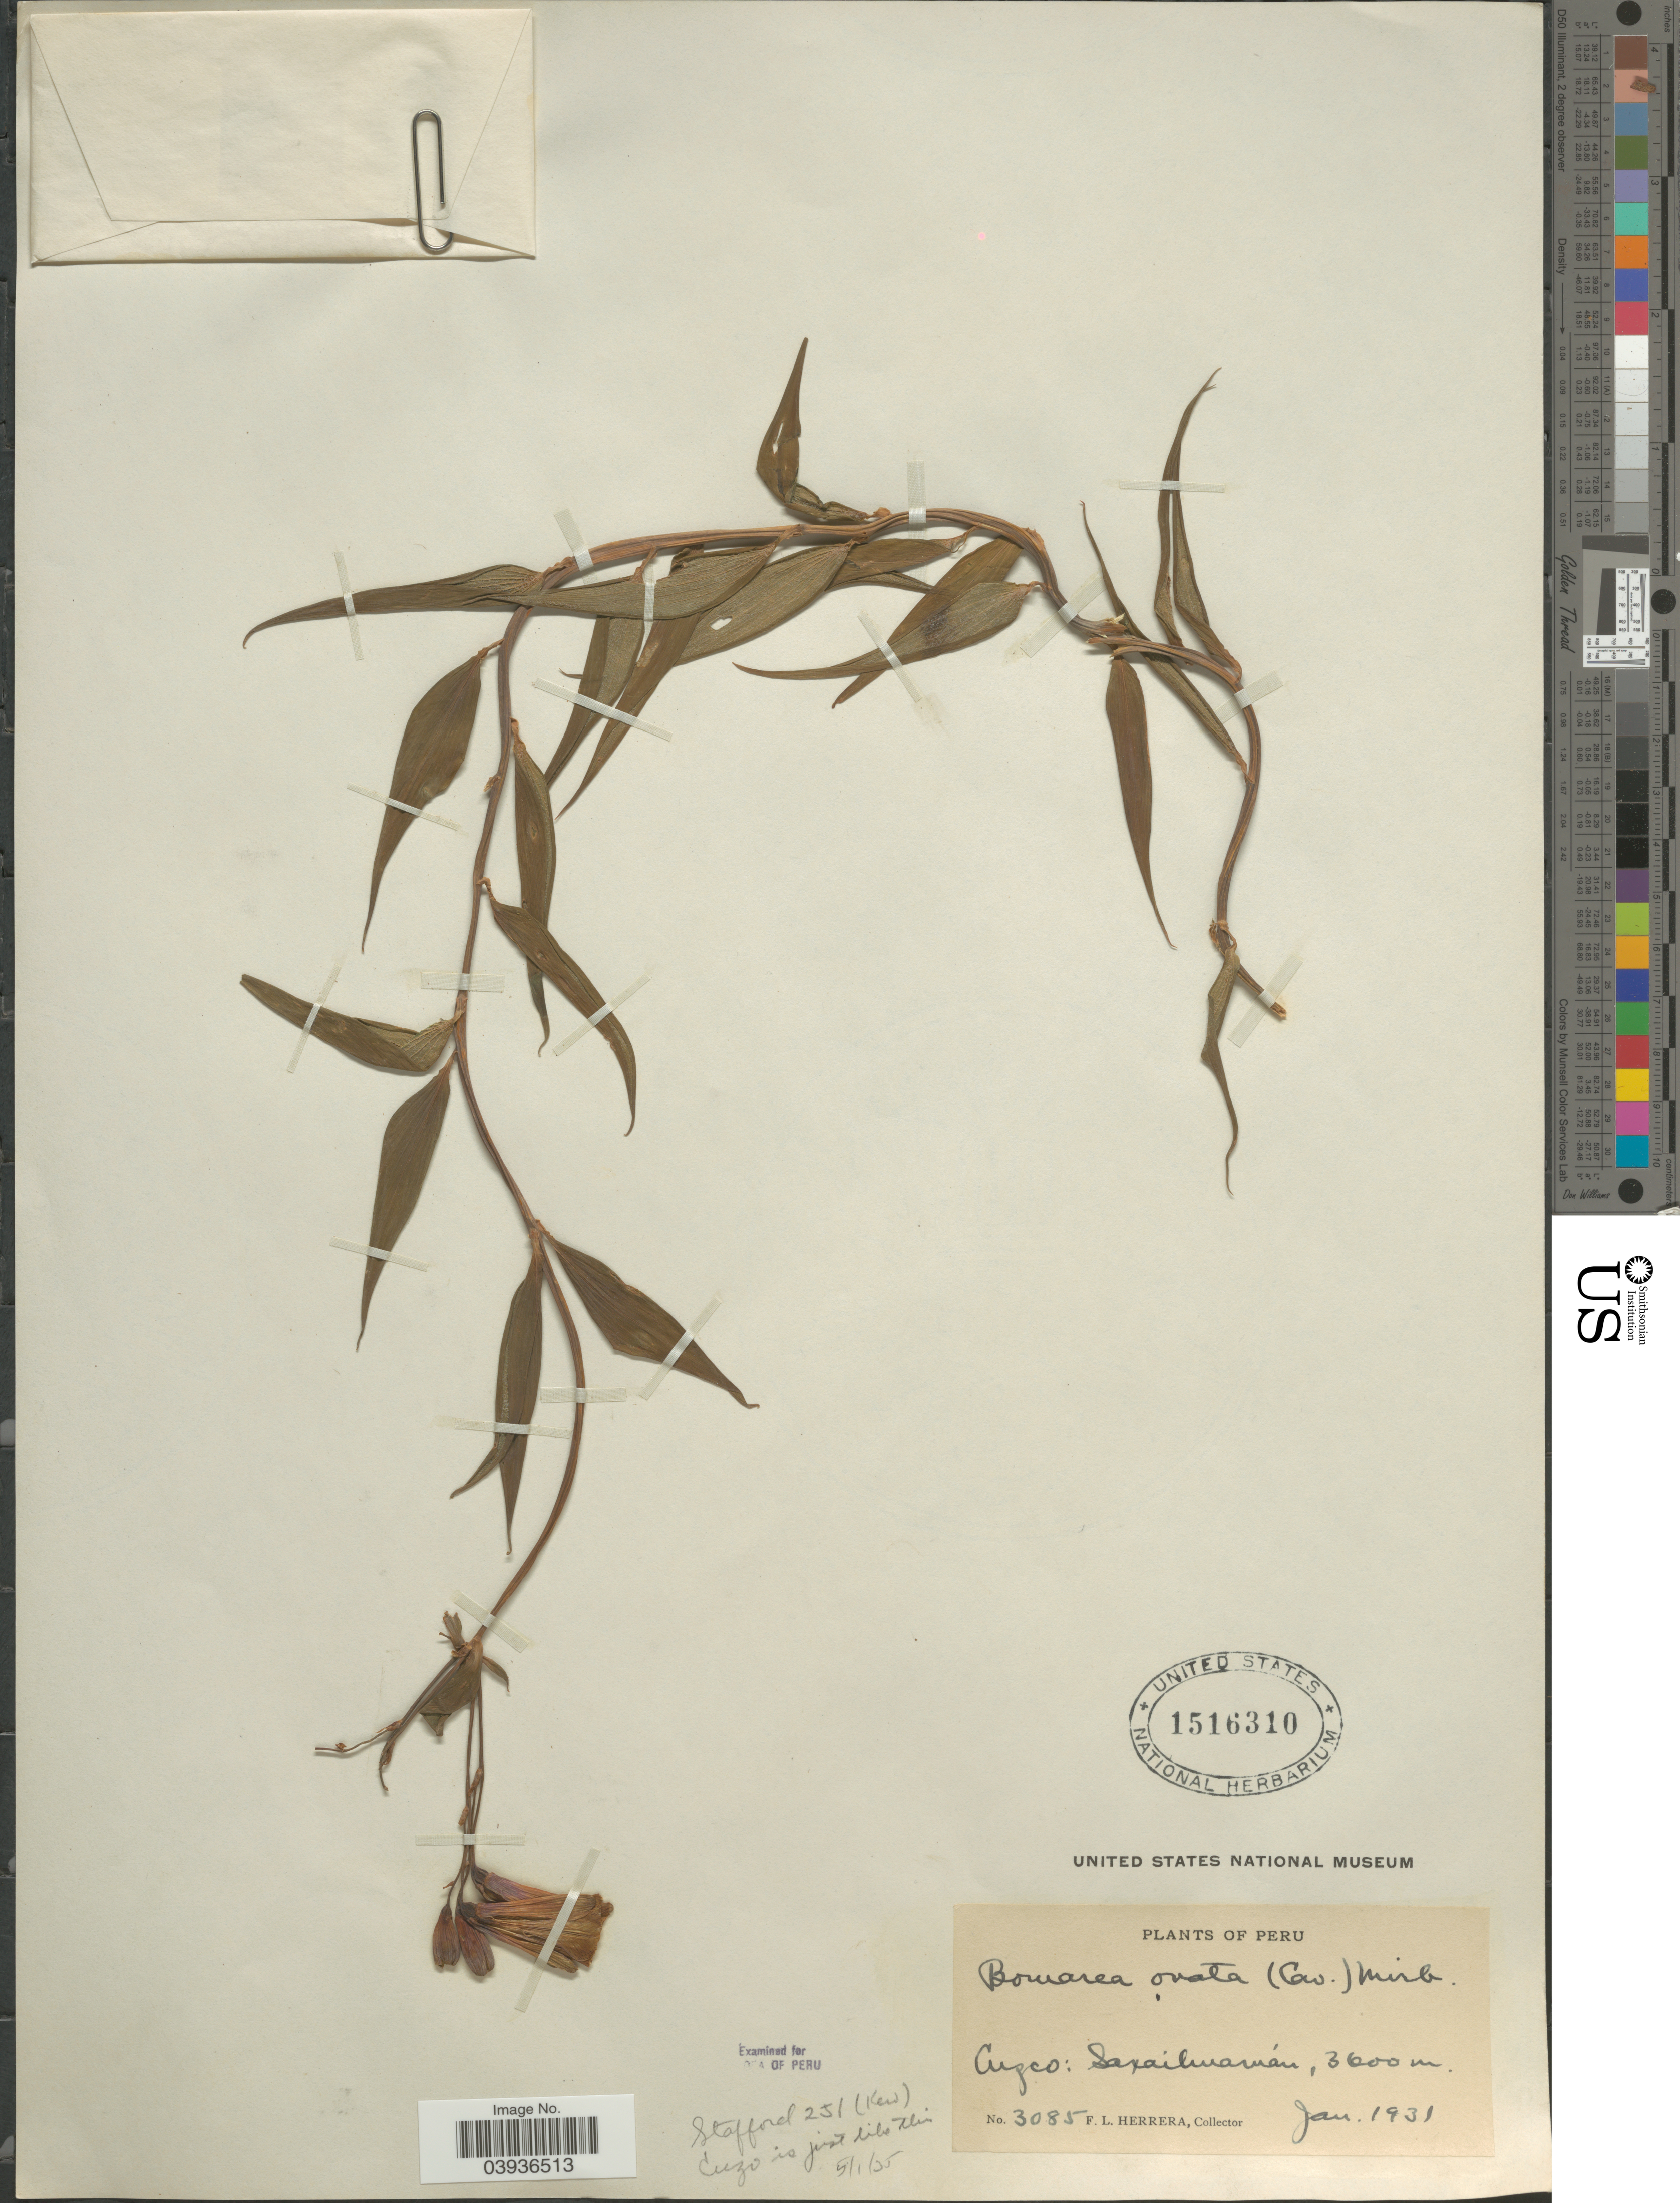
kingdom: Plantae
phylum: Tracheophyta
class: Liliopsida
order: Liliales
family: Alstroemeriaceae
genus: Bomarea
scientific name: Bomarea ovata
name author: (Cav.) Mirb.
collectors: F. L. Herrera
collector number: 3085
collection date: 1931-01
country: Peru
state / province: Cusco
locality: Cuzco: Saxaihuamán.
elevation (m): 3600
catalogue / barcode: US 1516310